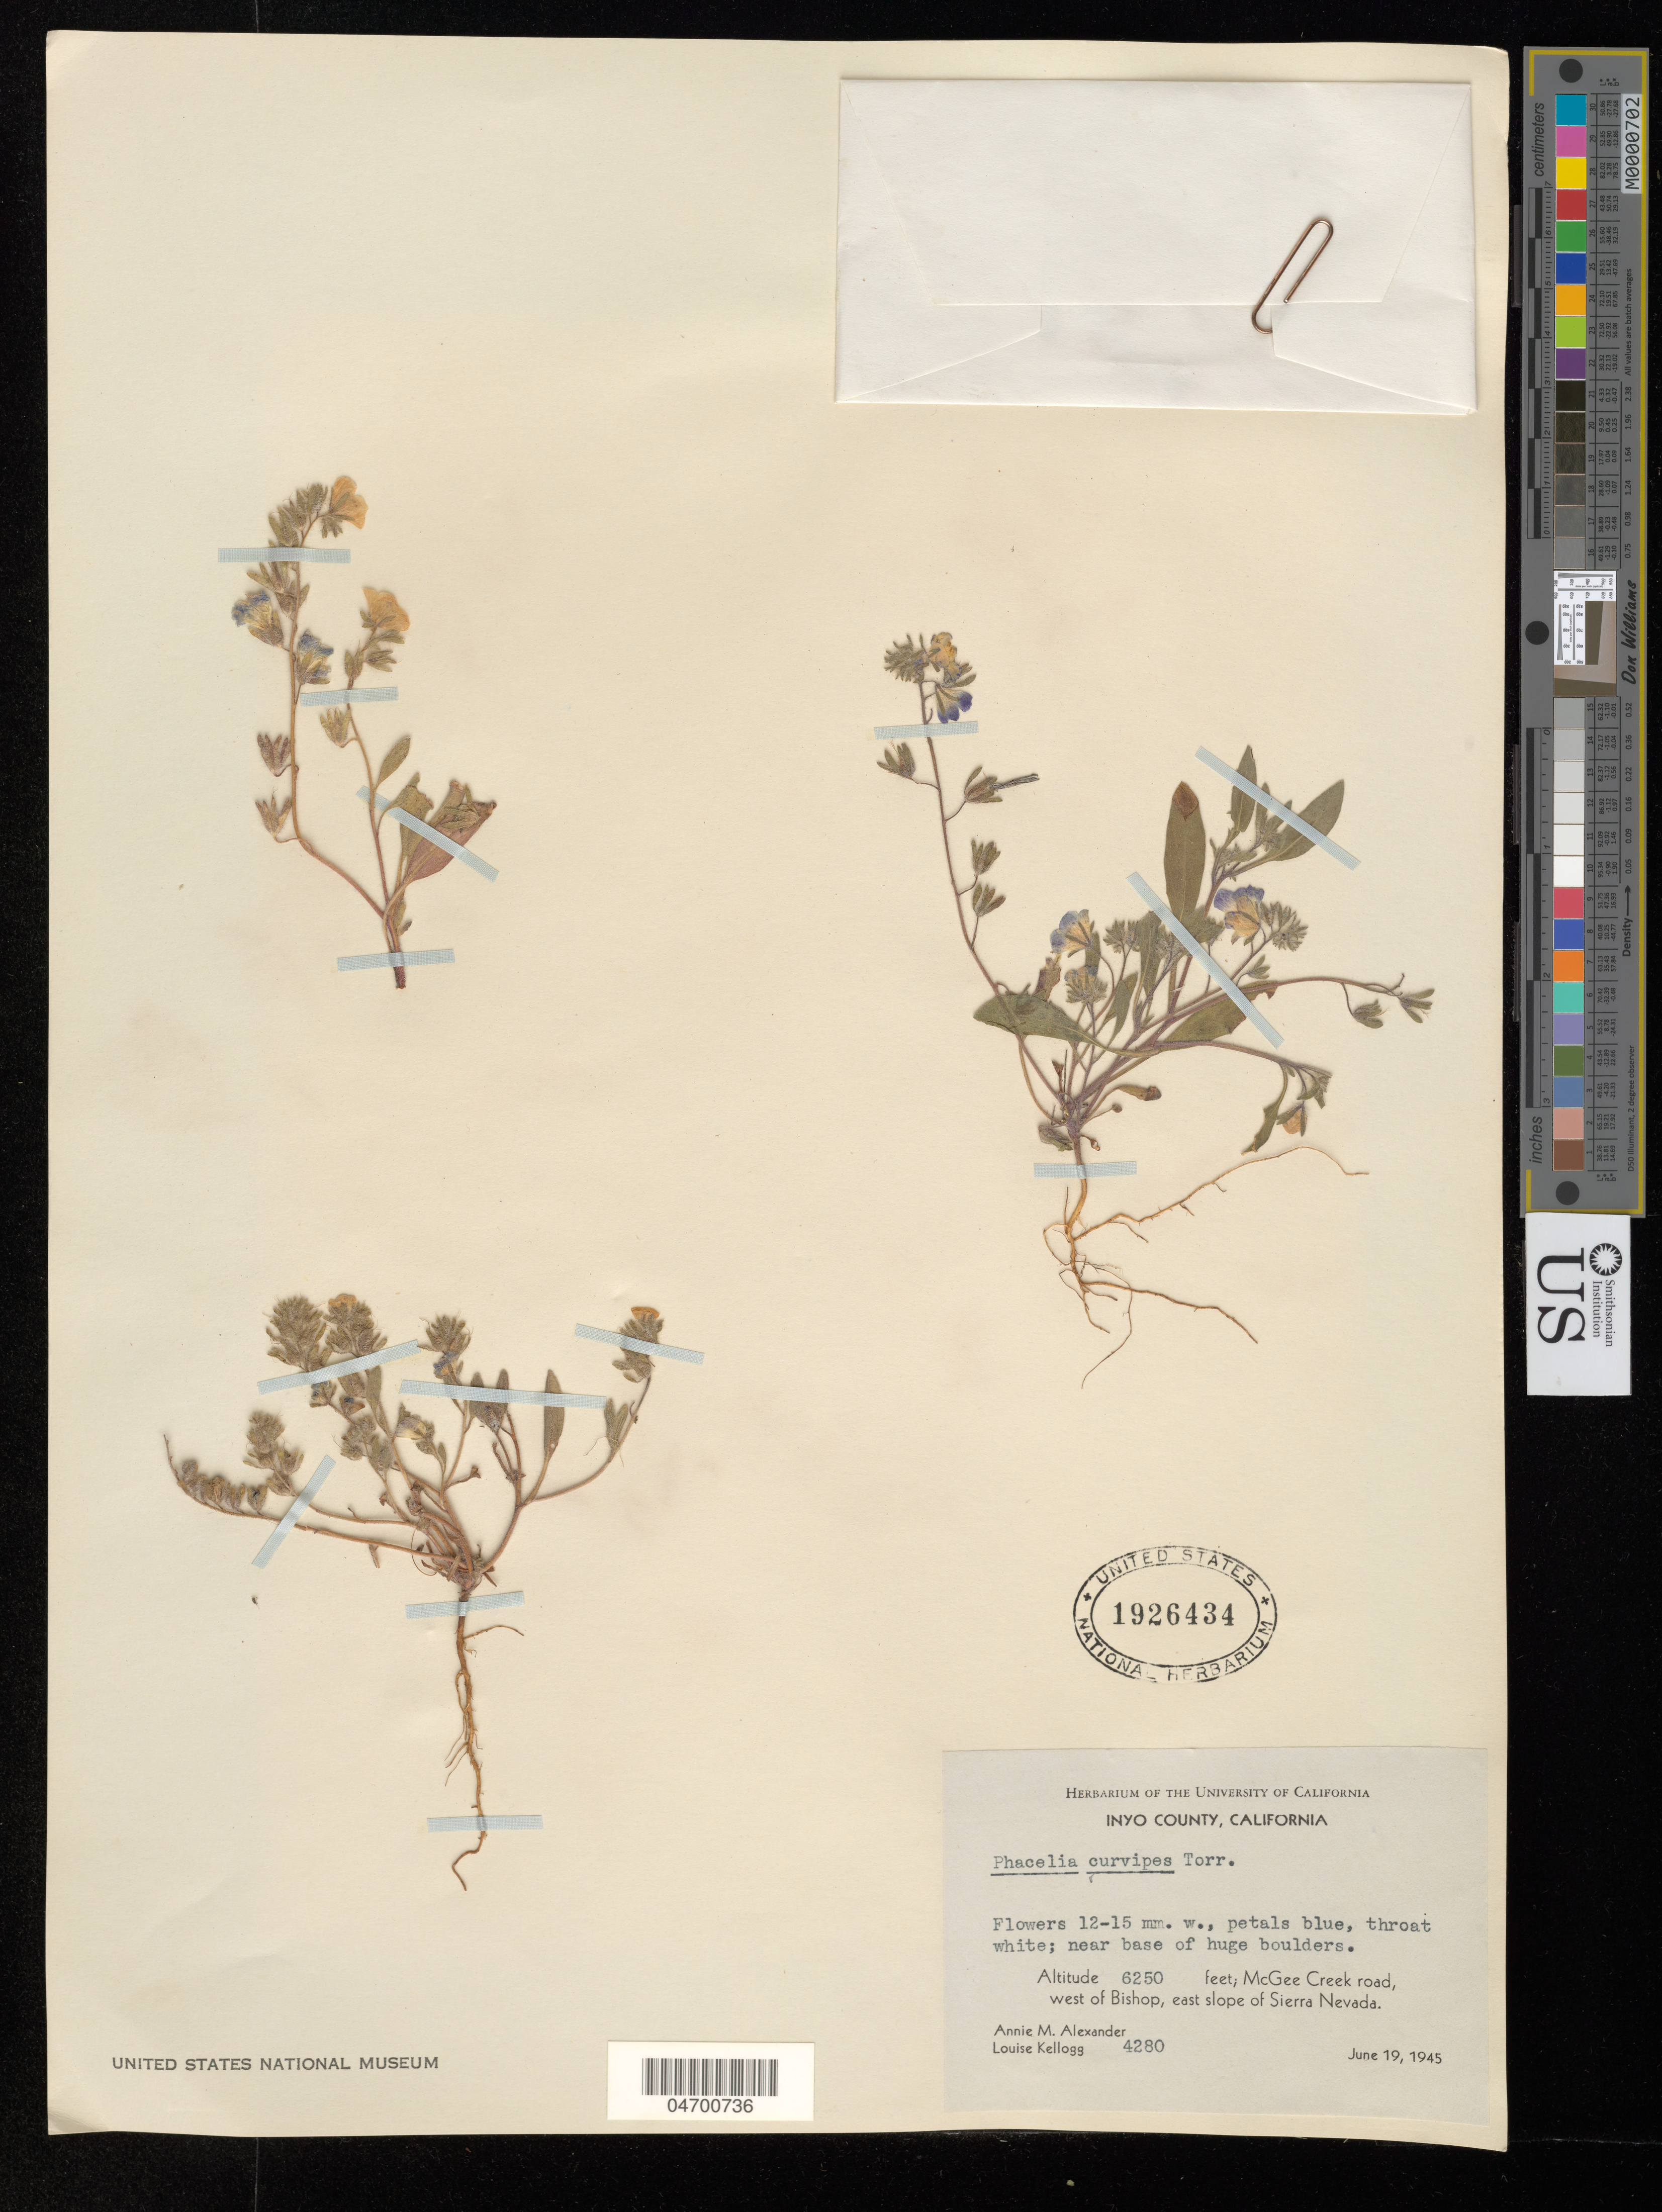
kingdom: Plantae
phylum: Tracheophyta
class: Magnoliopsida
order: Boraginales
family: Hydrophyllaceae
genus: Phacelia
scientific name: Phacelia curvipes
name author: Torr. in C. King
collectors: A. M. Alexander & L. Kellogg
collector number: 4280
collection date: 1945-06-19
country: United States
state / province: California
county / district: Inyo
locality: Inyo County. McGee Creek road, west of Bishop, east slope of Sierra Nevada.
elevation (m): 1905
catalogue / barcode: US 1926434